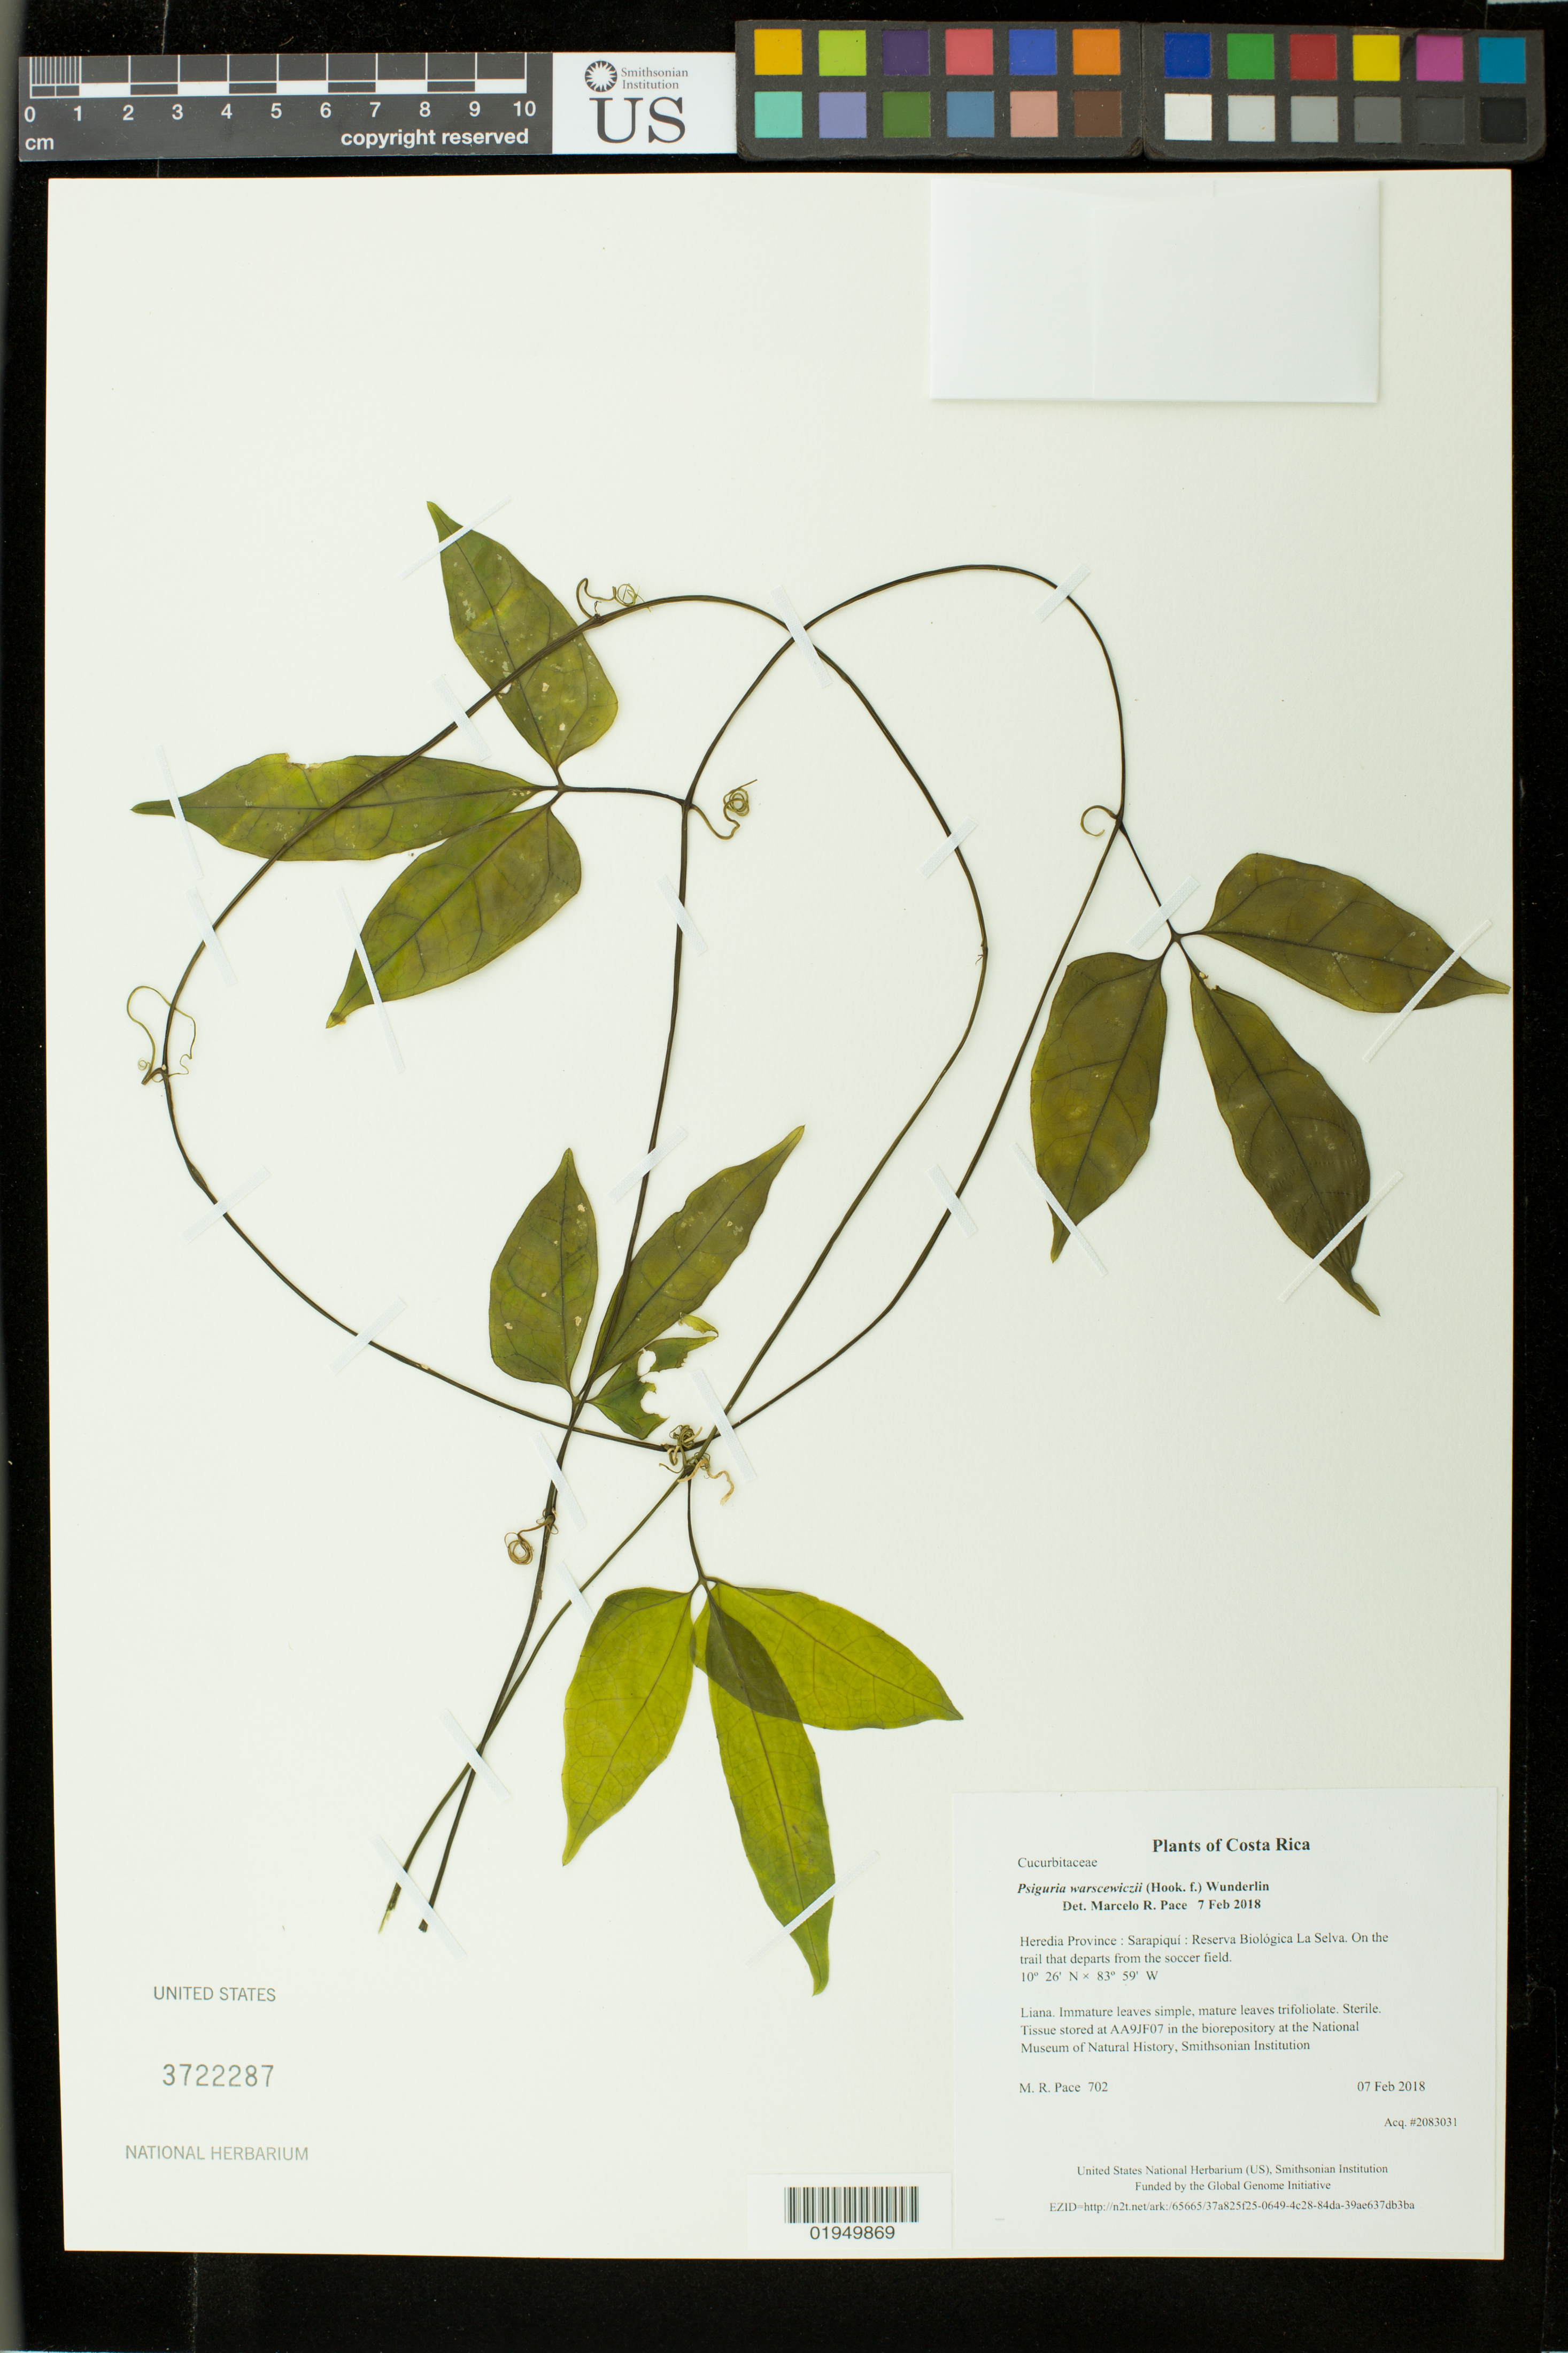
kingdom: Plantae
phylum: Tracheophyta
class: Magnoliopsida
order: Cucurbitales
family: Cucurbitaceae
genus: Psiguria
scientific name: Psiguria warscewiczii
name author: (Hook. f.) Wunderlin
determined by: Pace, Marcelo R., (MEXU), Instituto de Biologia, UNAM (MEXICO)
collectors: M. R. Pace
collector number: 702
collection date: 2018-02-07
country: Costa Rica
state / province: Heredia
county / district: Sarapiquí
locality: Reserva Biologica La Selva. On the trail that departs from the soccer field.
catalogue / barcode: US 3722287